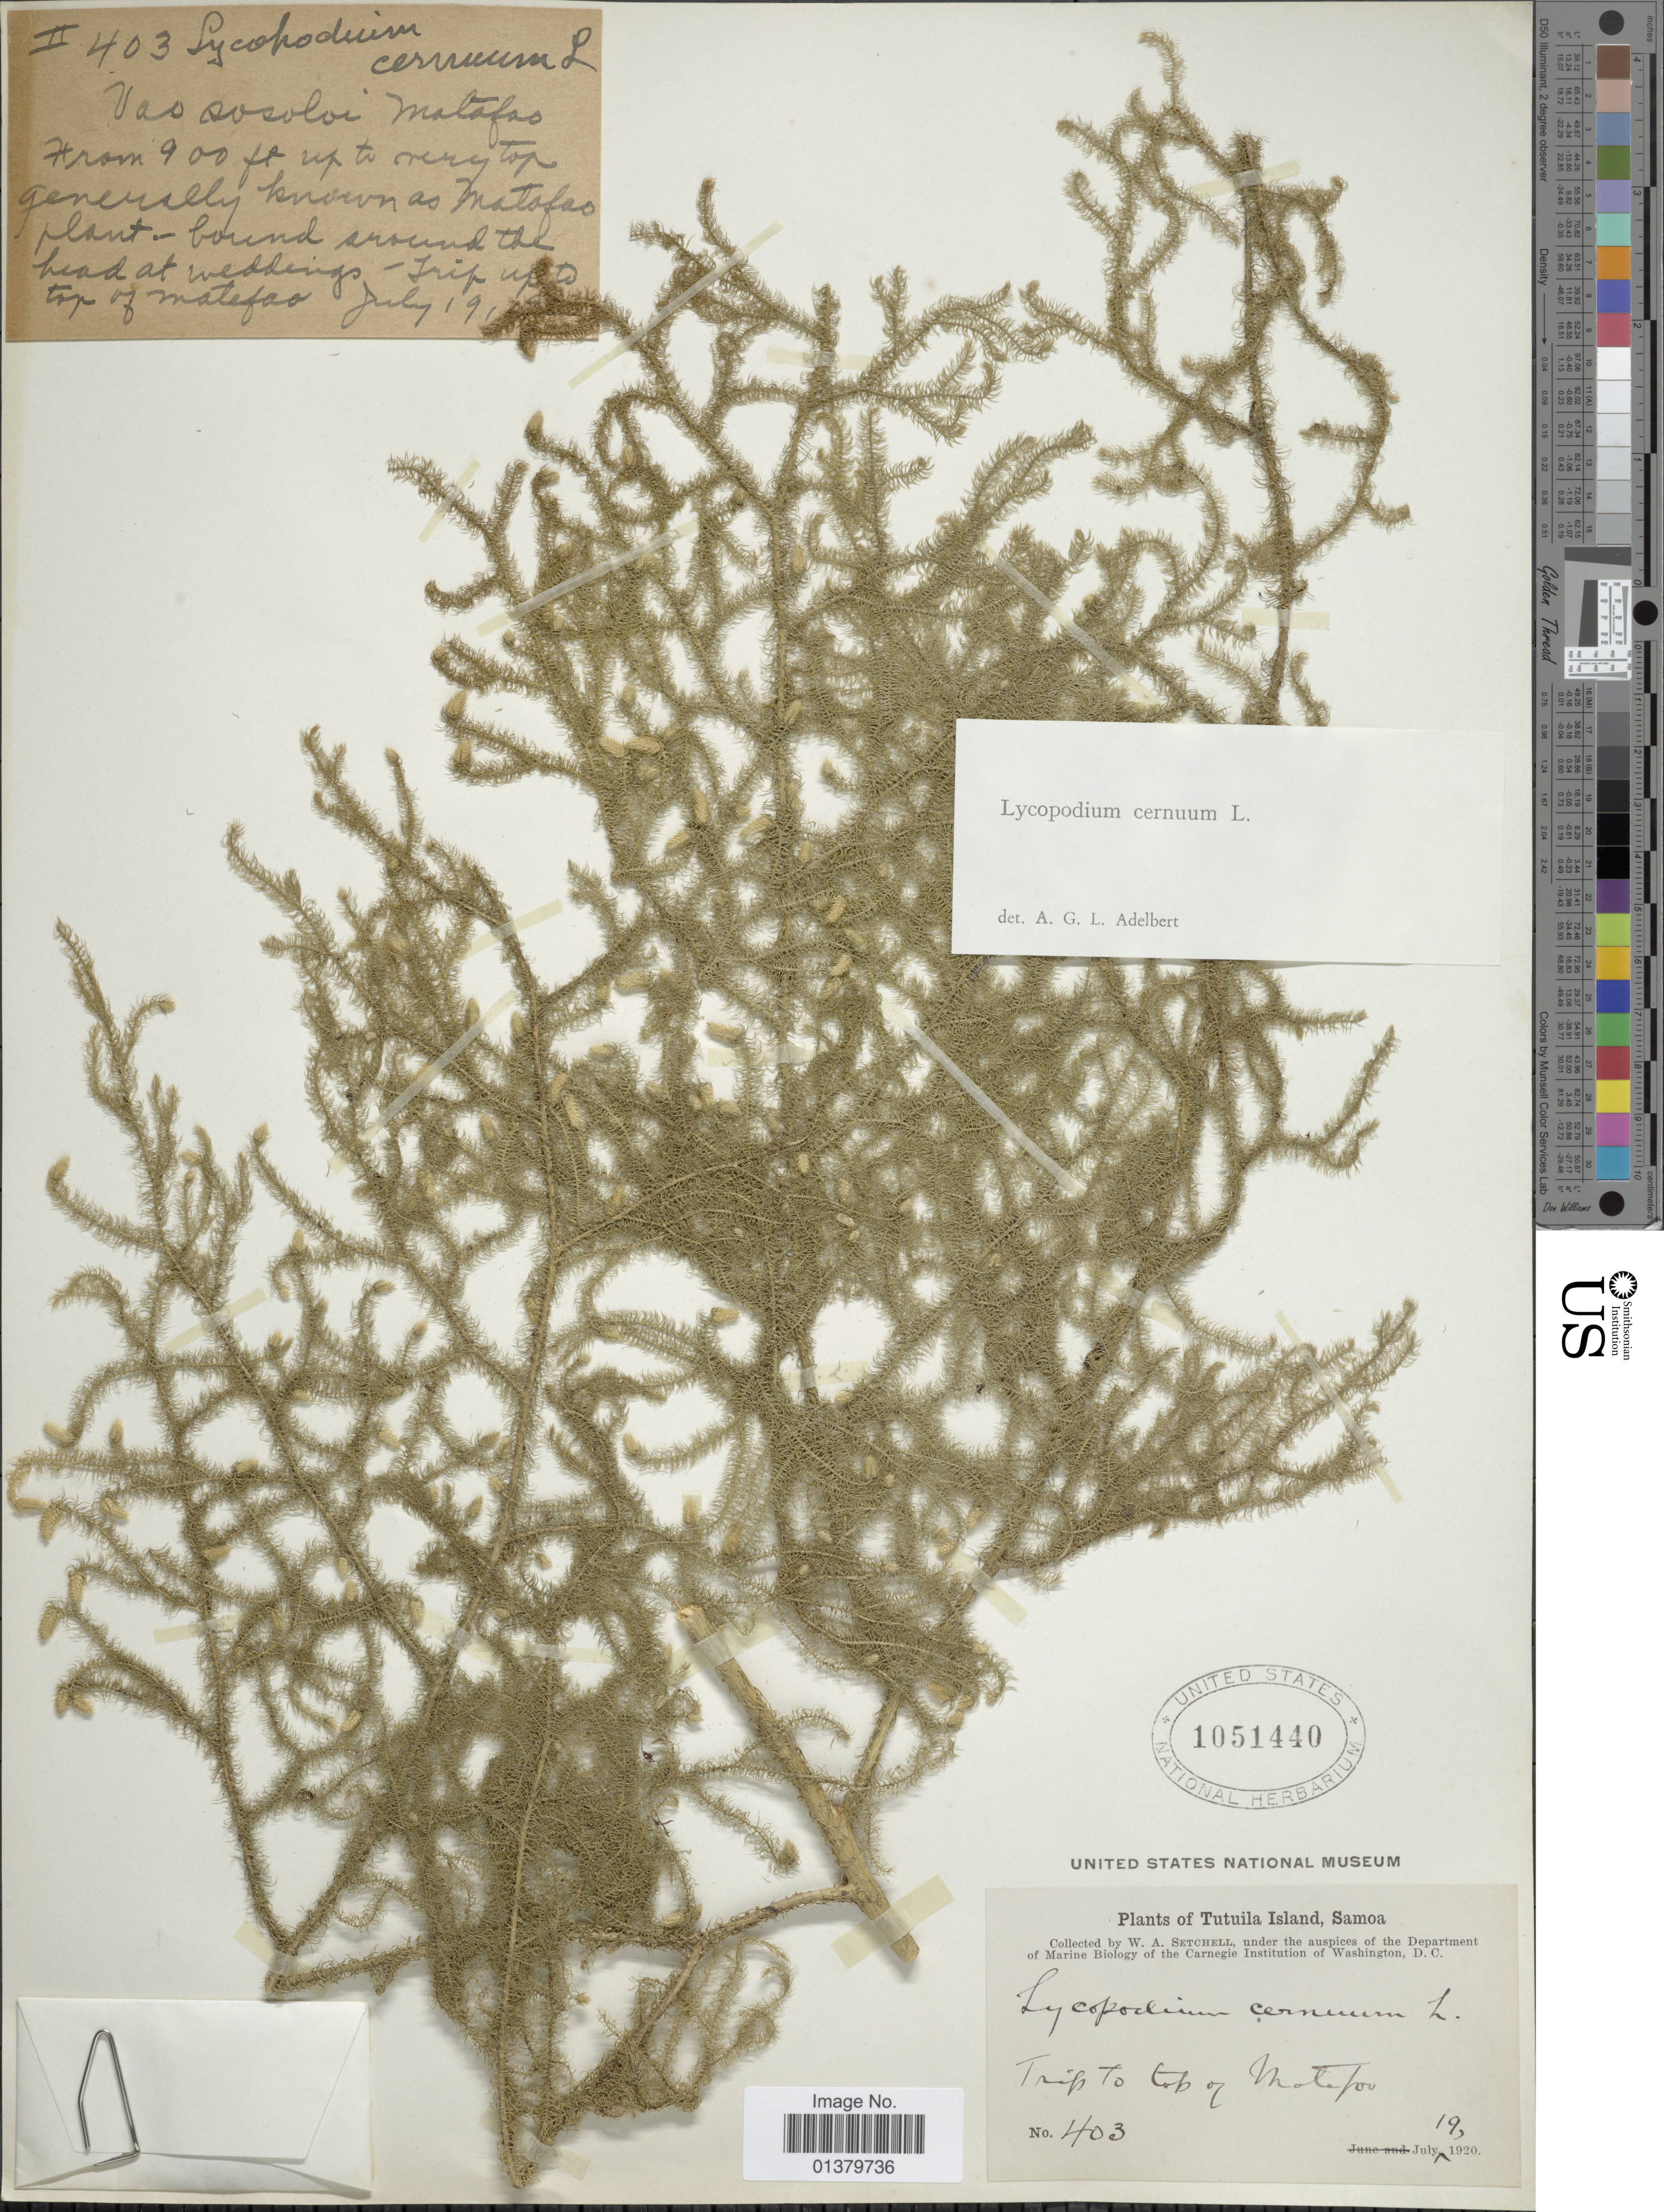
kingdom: Plantae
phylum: Tracheophyta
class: Lycopodiopsida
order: Lycopodiales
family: Lycopodiaceae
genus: Palhinhaea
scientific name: Palhinhaea cernua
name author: (L.) Vasc. & Franco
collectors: W. Setchell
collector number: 403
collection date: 1920-07-19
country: American Samoa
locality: Tutuila Island, Samoa, trip to top of Mole [illegible text]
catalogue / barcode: US 1051440